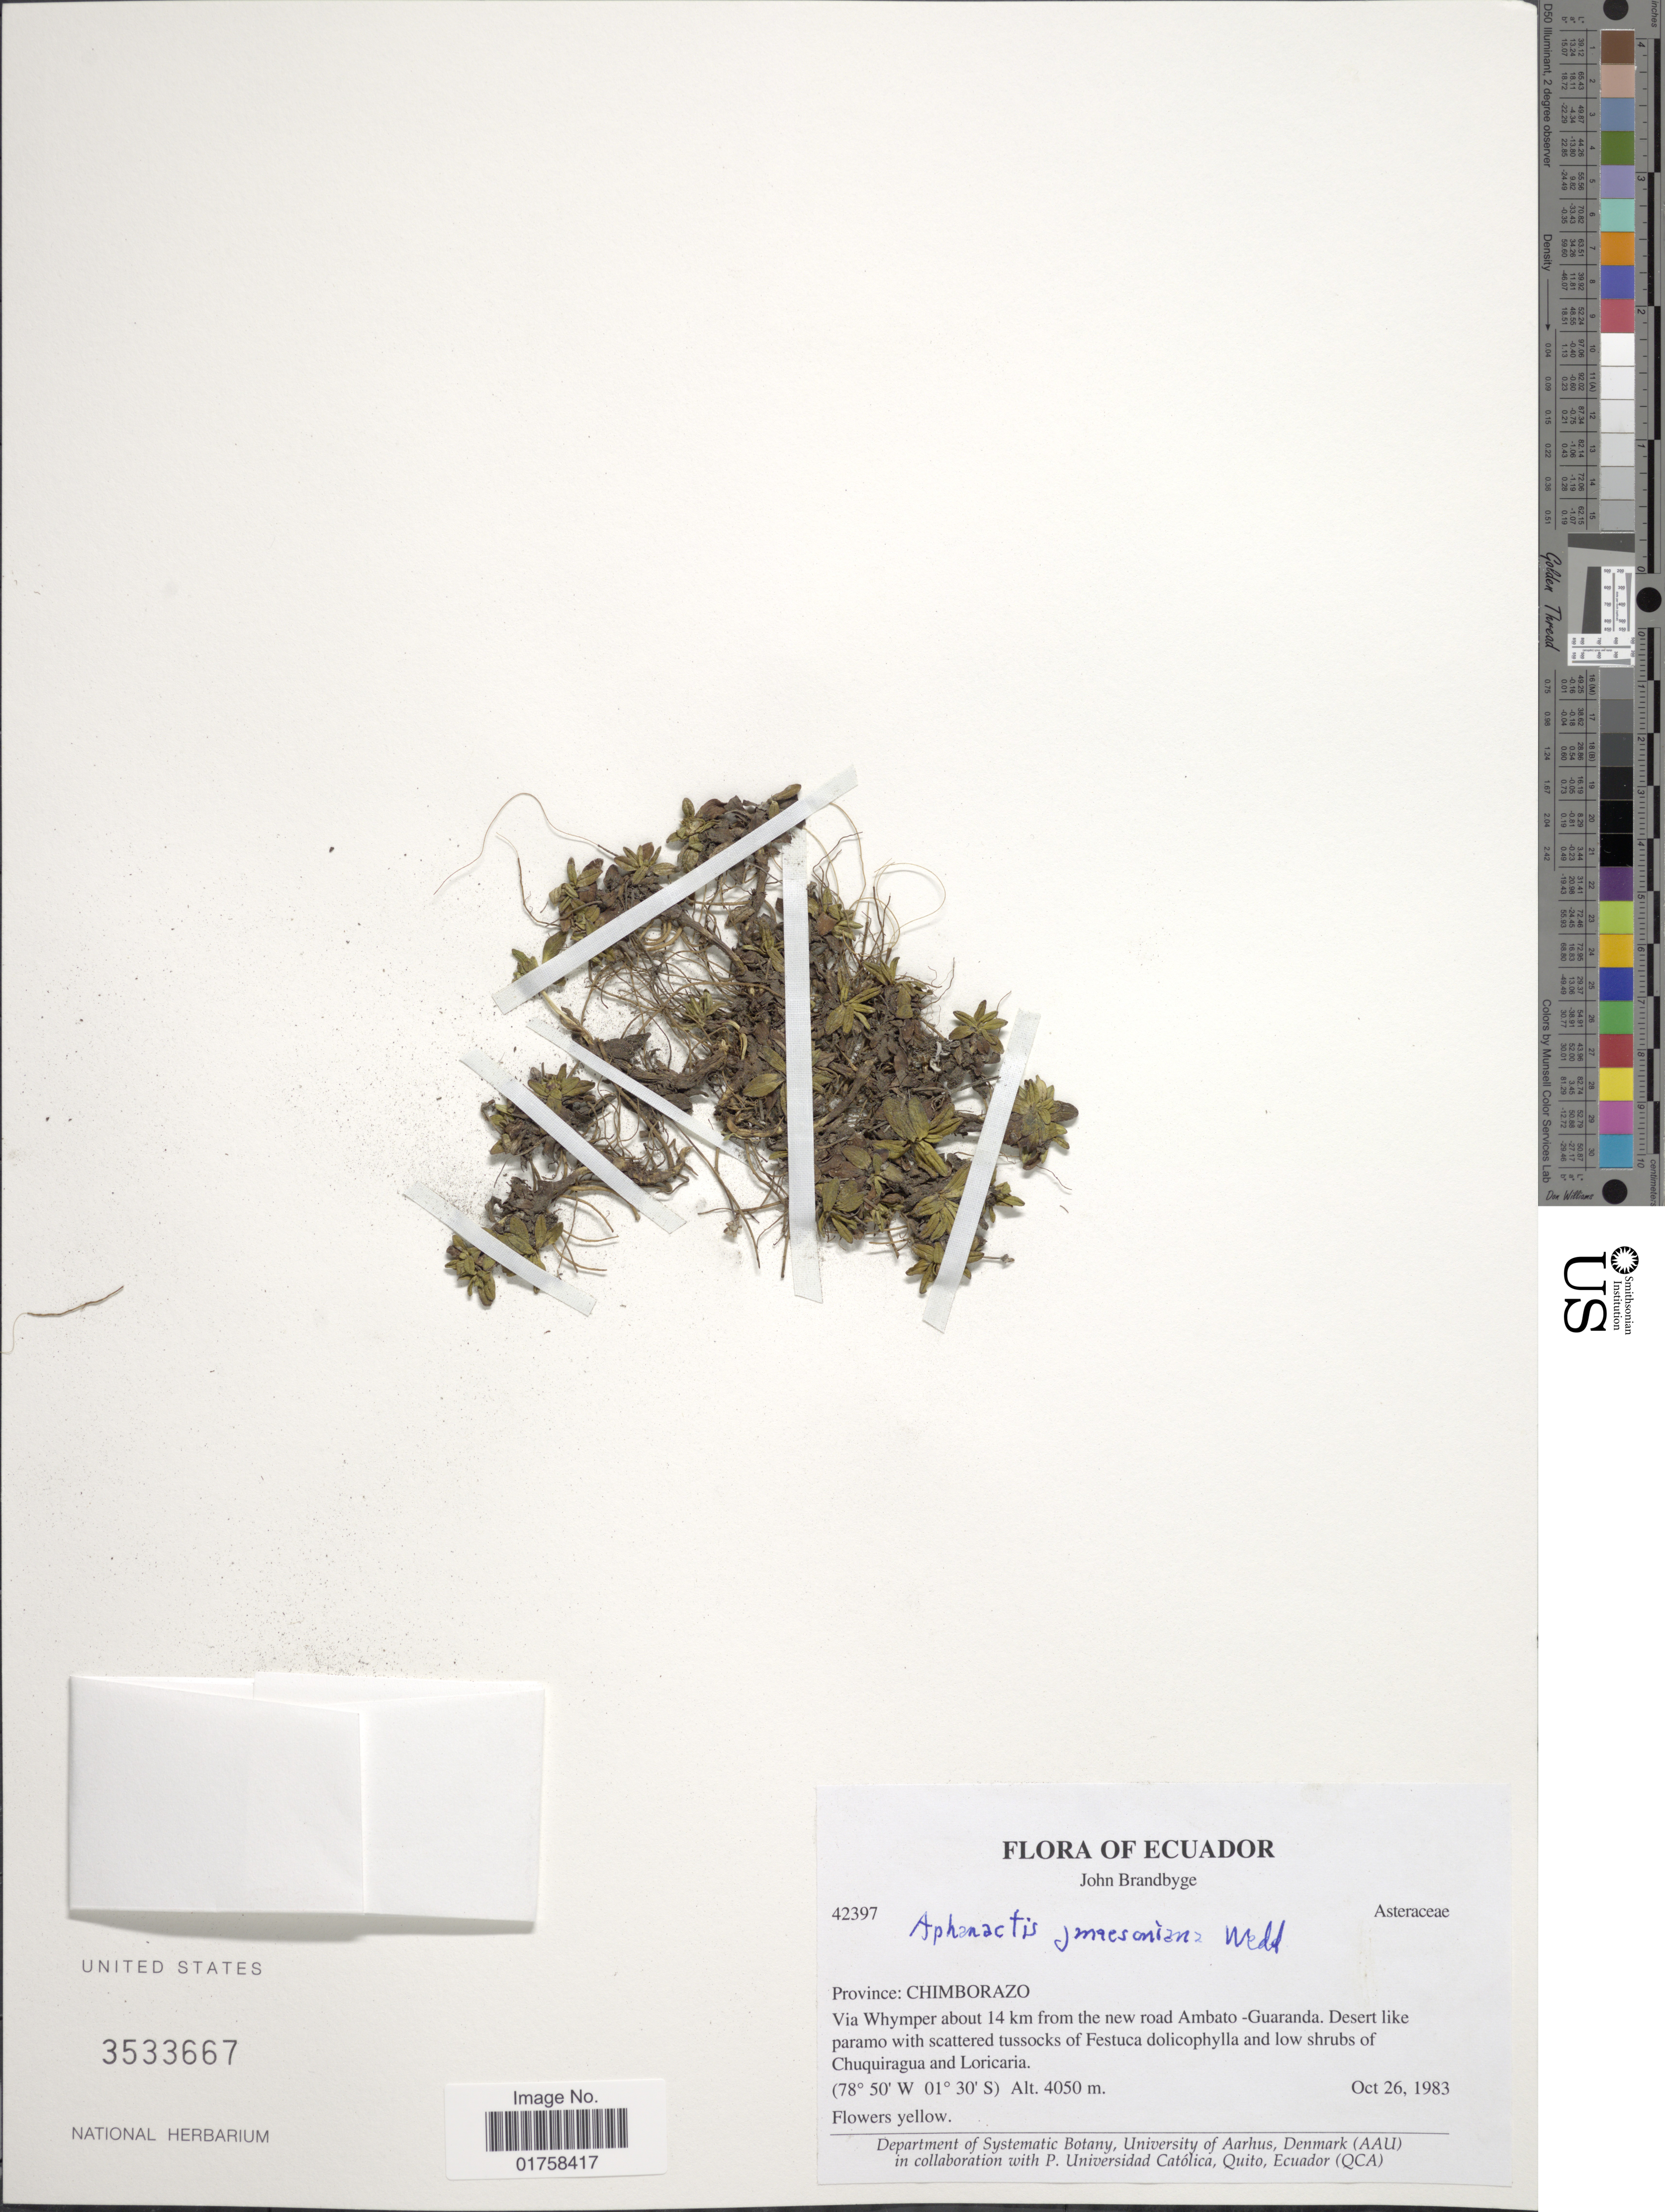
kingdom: Plantae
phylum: Tracheophyta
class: Magnoliopsida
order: Asterales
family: Asteraceae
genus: Aphanactis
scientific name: Aphanactis jamesoniana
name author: Wedd.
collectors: J. Brandbyge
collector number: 42397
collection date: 1983-10-26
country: Ecuador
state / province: Chimborazo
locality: Province: Chimborazo. Via Whymper about 14 km from the new road Ambato-Guaranda. Desert like paramo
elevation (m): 4050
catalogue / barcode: US 3533667